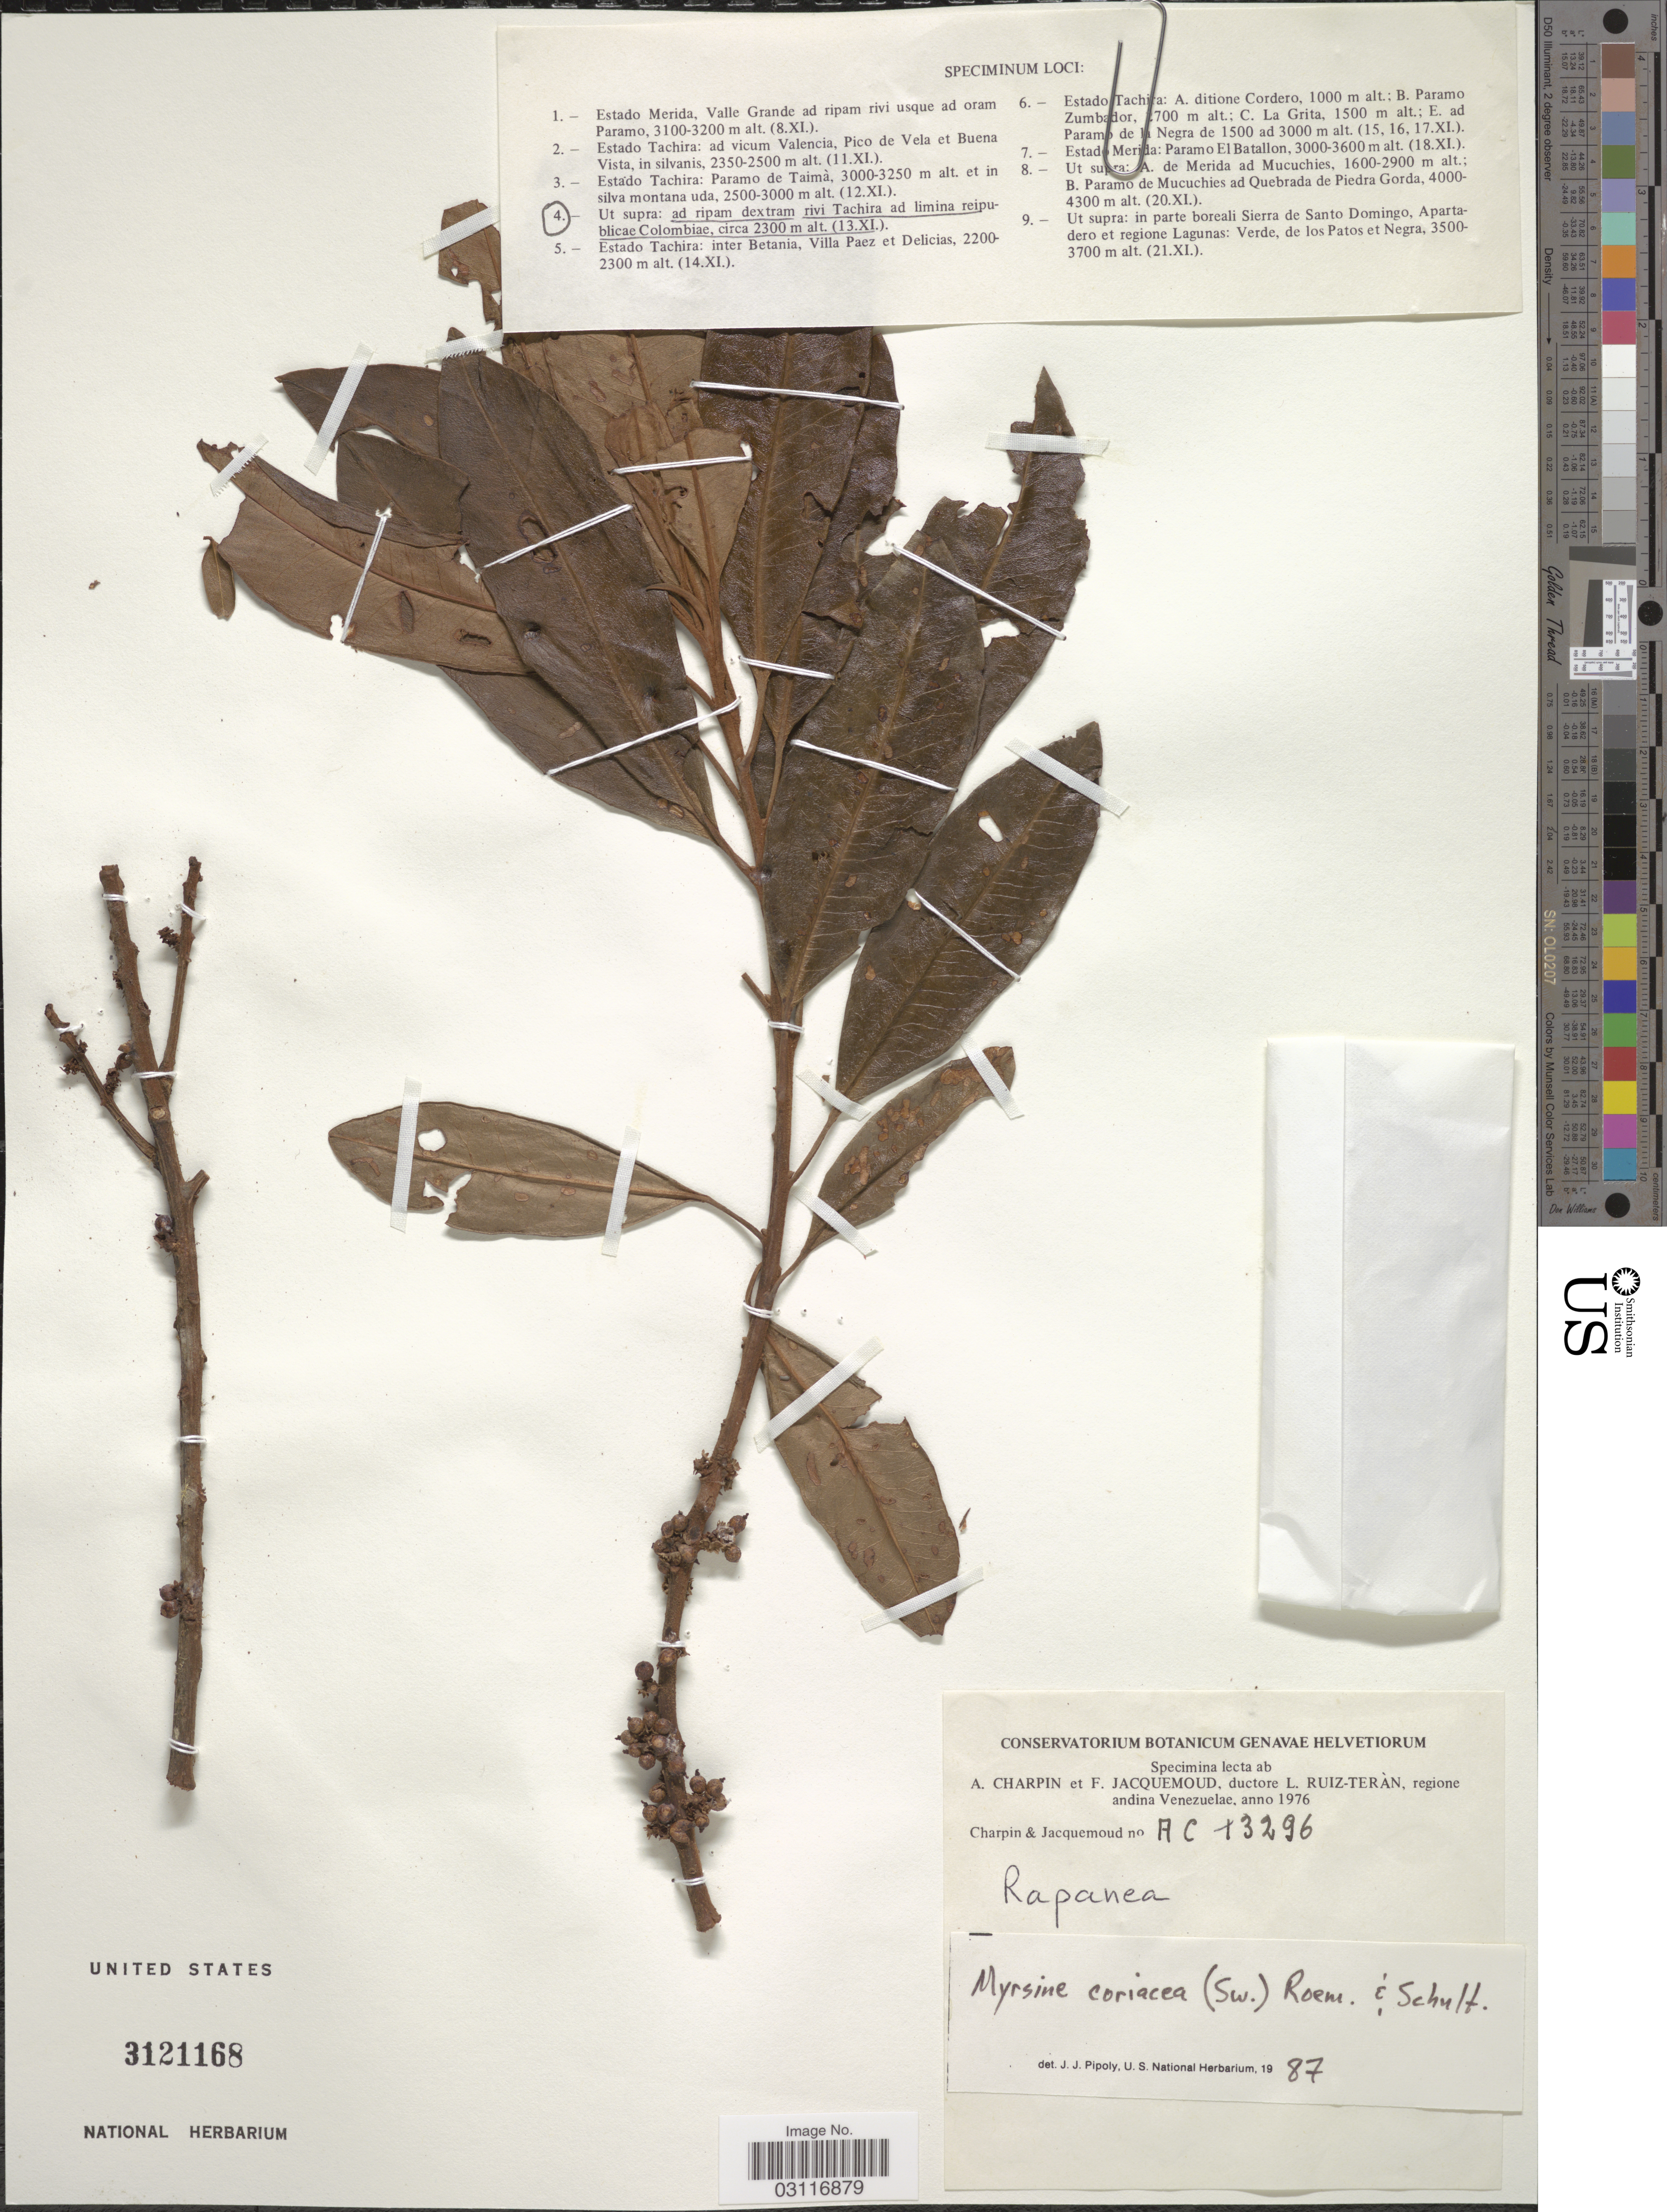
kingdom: Plantae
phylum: Tracheophyta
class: Magnoliopsida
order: Ericales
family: Primulaceae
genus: Myrsine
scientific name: Myrsine coriacea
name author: (Sw.) R. Br. ex Roem. & Schult.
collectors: A. Charpin & F. Jacquemoud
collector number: AC13296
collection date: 1976-11-13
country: Venezuela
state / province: Tachira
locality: Regione andina Venezuelae. Ut Supra: ad ripam dextram rivi Tachira ad limina reipublicae Colombiae.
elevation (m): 2300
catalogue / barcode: US 3121168